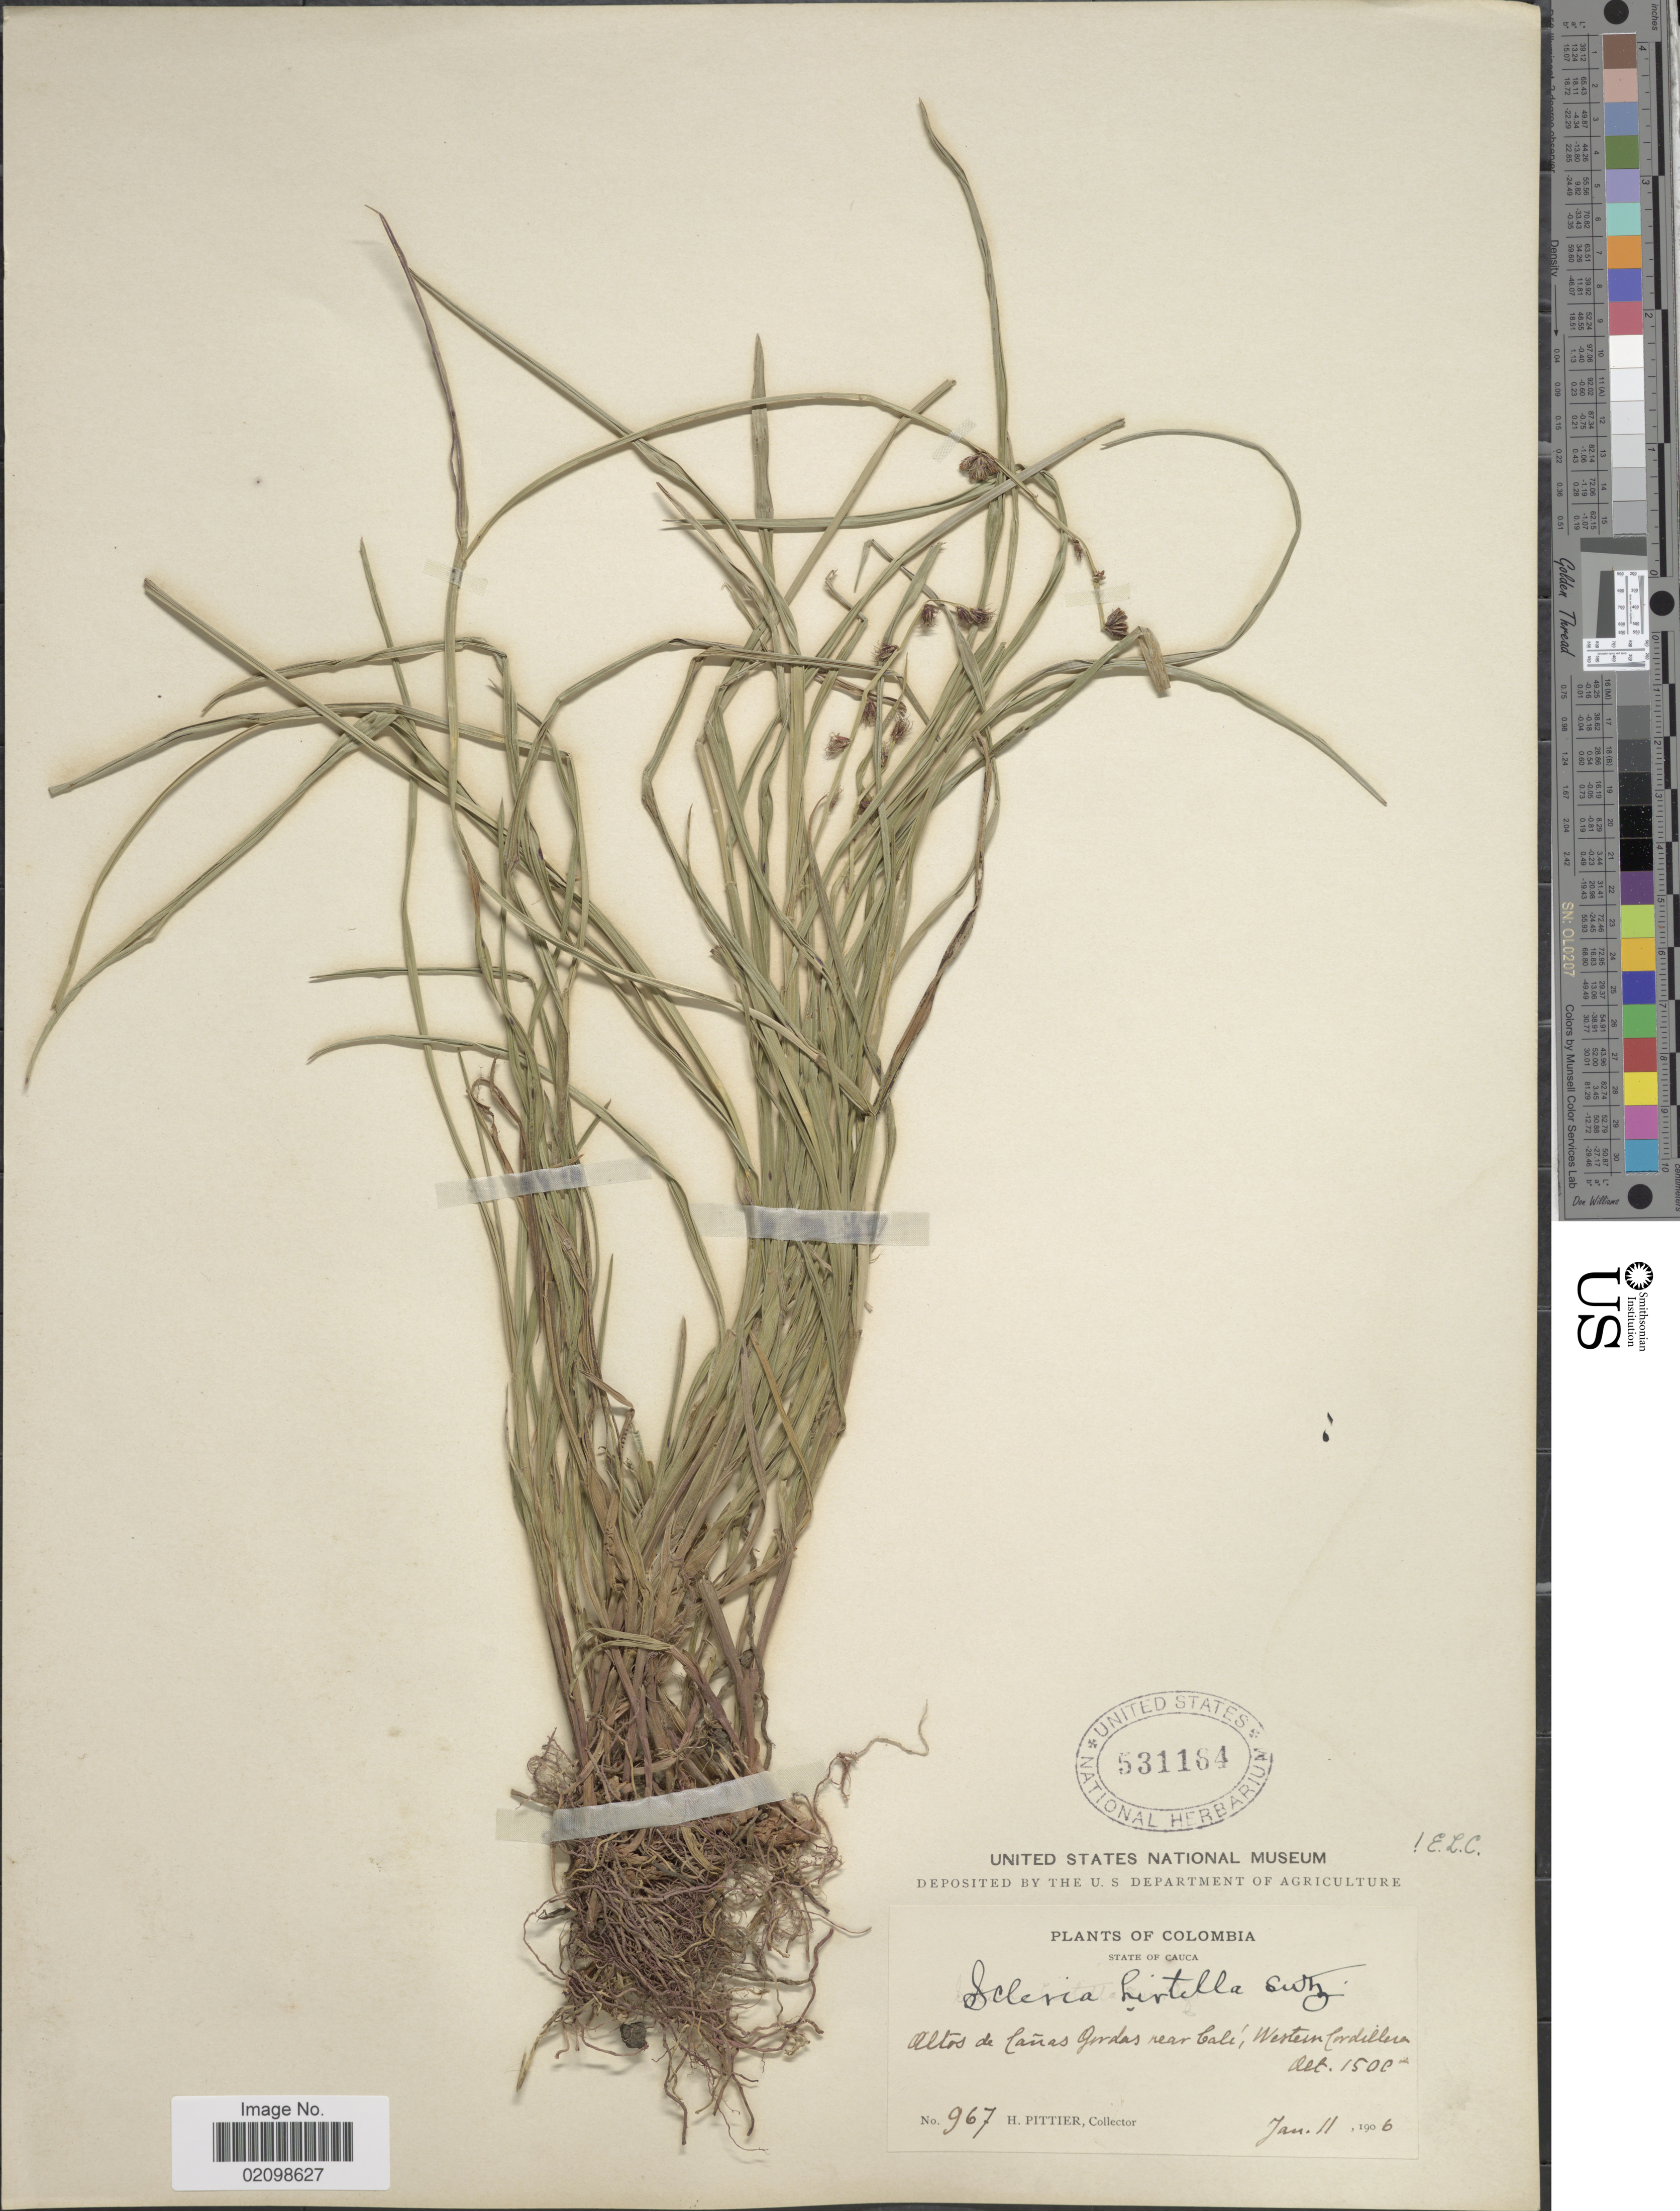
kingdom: Plantae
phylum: Tracheophyta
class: Liliopsida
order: Poales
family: Cyperaceae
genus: Scleria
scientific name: Scleria distans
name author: Poir.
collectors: H. F. Pittier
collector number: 967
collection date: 1906-01-11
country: Colombia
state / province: Cauca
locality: Altos de Canas Gordas near Cali, Western Cordillera.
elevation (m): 1500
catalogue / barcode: US 531164